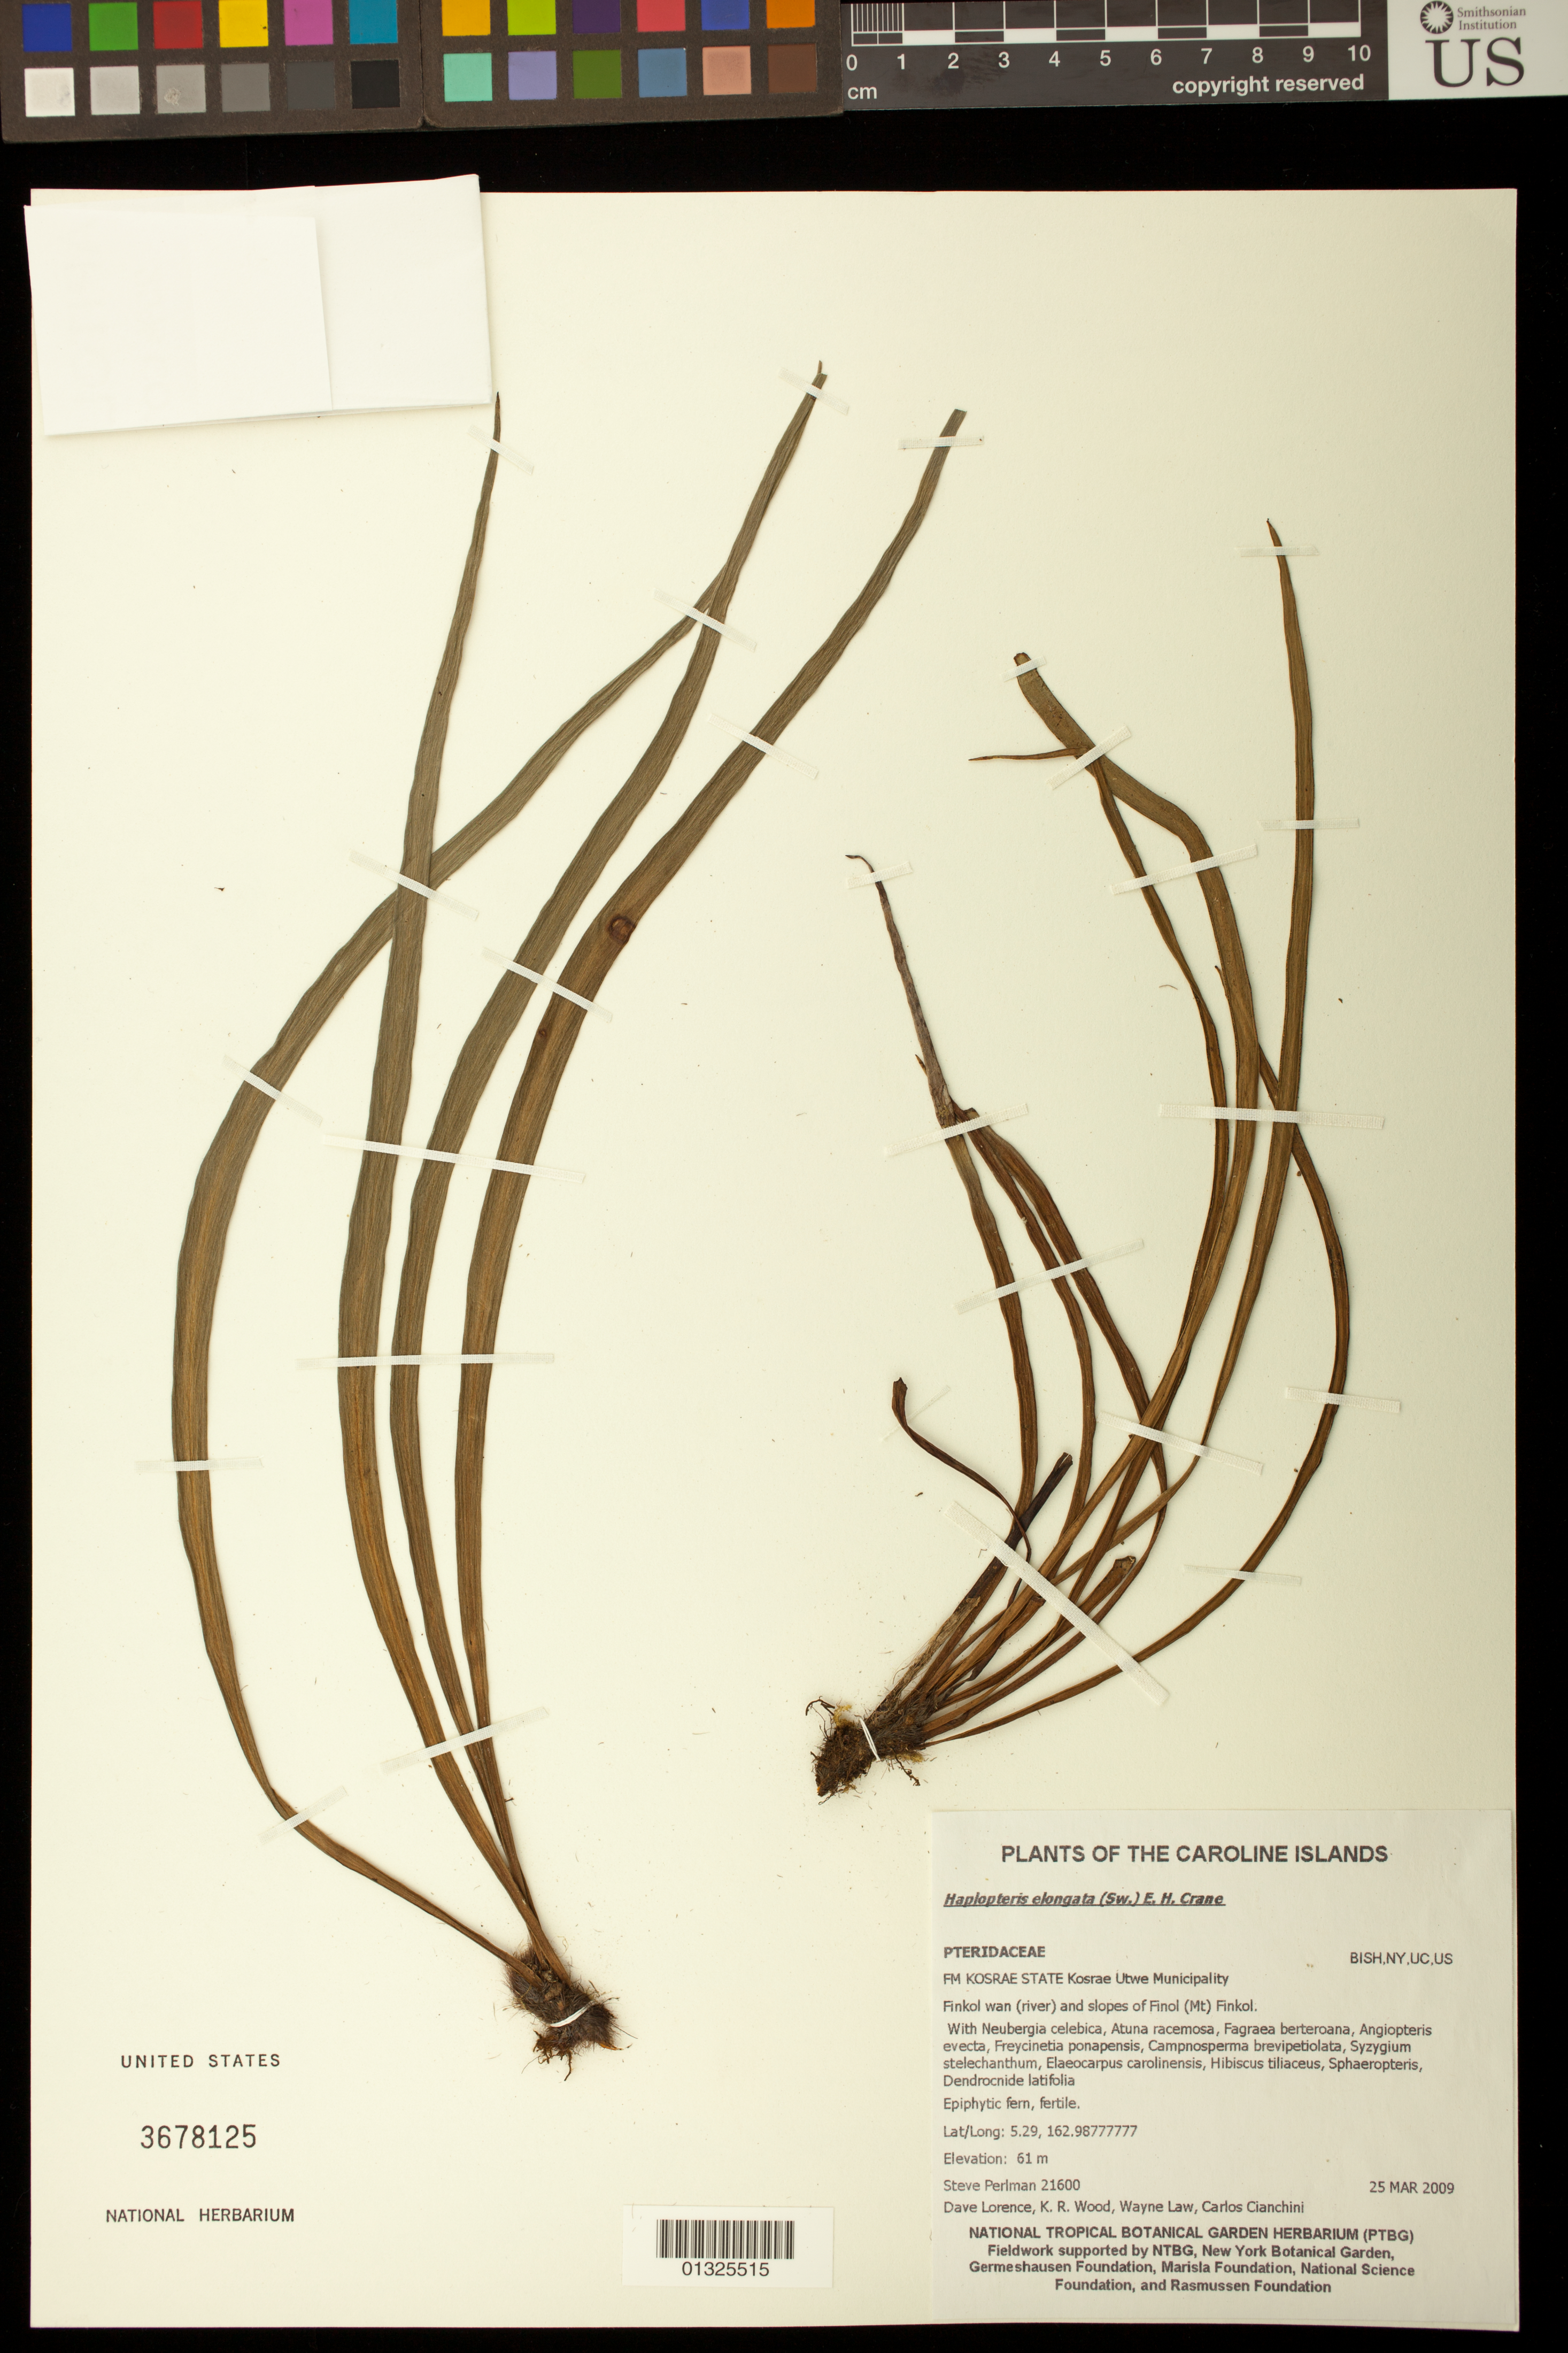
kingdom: Plantae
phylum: Tracheophyta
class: Polypodiopsida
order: Polypodiales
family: Pteridaceae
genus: Haplopteris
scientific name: Haplopteris elongata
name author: (Sw.) Crane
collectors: S. P. Perlman, D. Lorence, K. R. Wood, W. Law & C. Cianchini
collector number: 21600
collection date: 2009-03-25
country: Micronesia, Federated States of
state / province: Kosrae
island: Kosrae [Kusaie]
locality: Utwe Municipality, Finkol wan (river) and slopes of Finol (Mt) Finkol.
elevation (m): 61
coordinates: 5.29, 162.98777777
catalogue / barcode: US 3678125